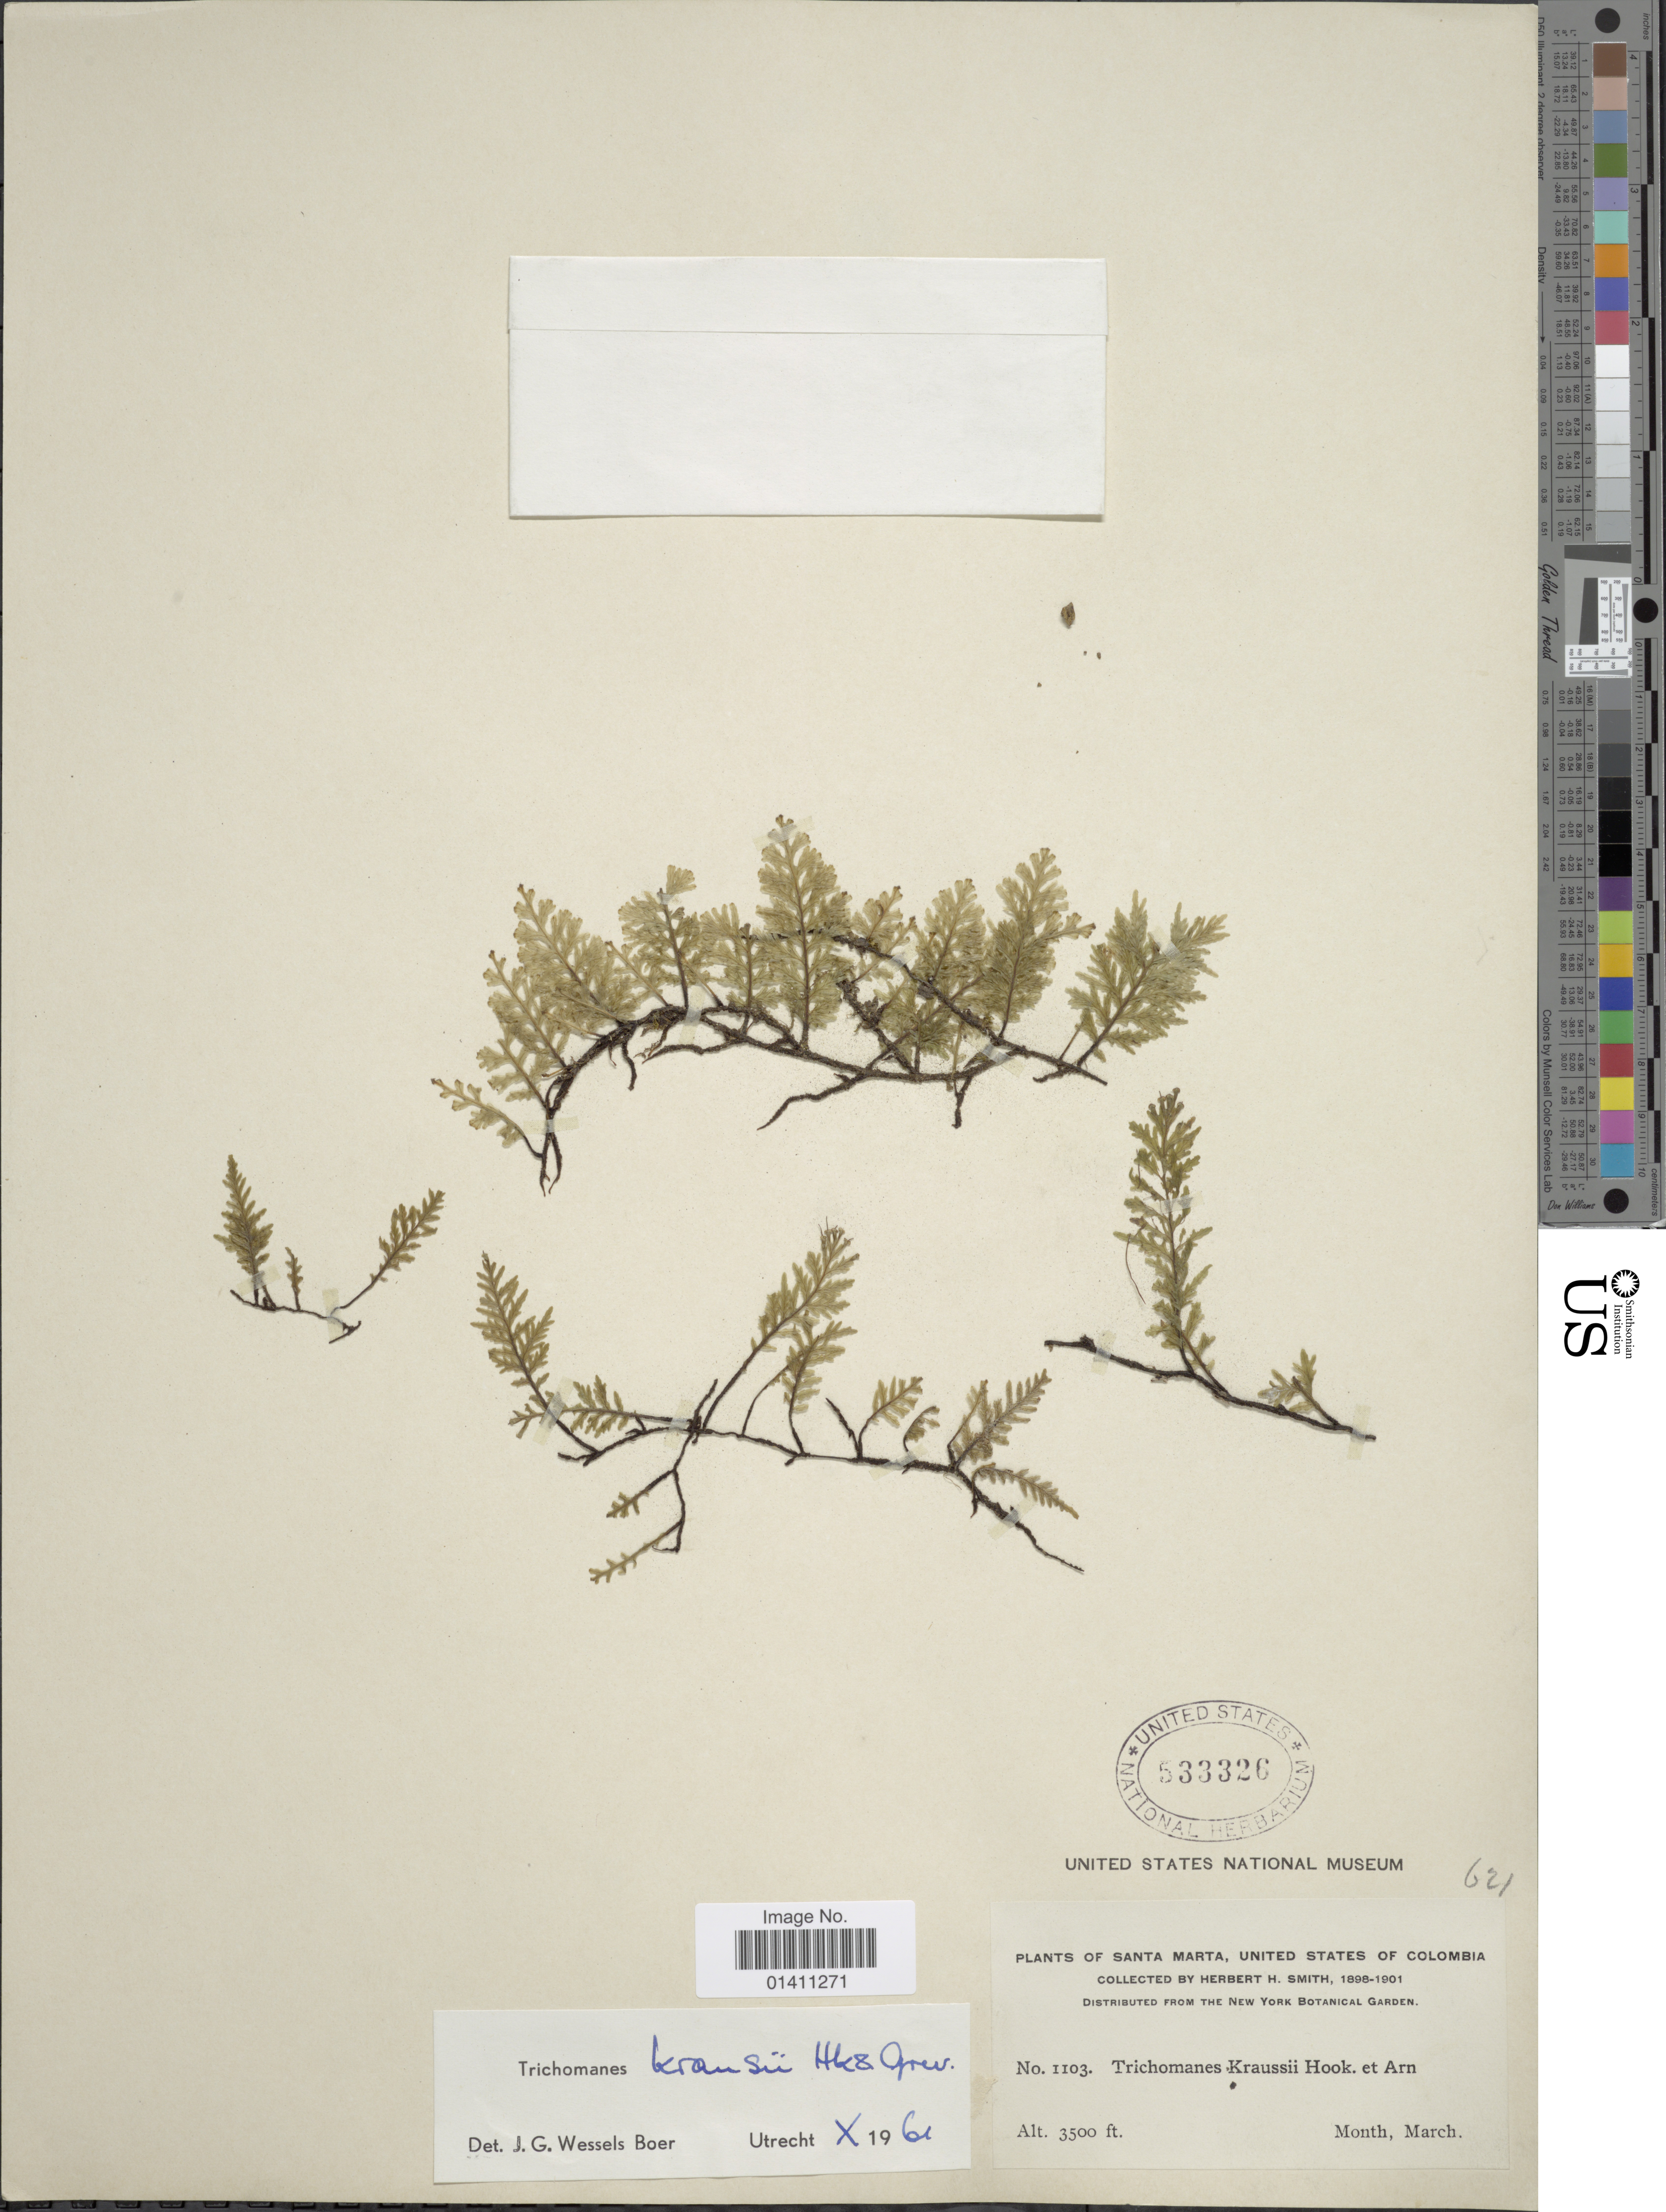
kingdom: Plantae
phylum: Tracheophyta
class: Polypodiopsida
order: Hymenophyllales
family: Hymenophyllaceae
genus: Didymoglossum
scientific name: Didymoglossum kraussii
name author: (Hook. & Grev.) C. Presl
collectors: Herbert H. Smith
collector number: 1103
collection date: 1898-03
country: Colombia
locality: Santa Marta, United States of Colombia.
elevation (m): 1067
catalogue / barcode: US 533326